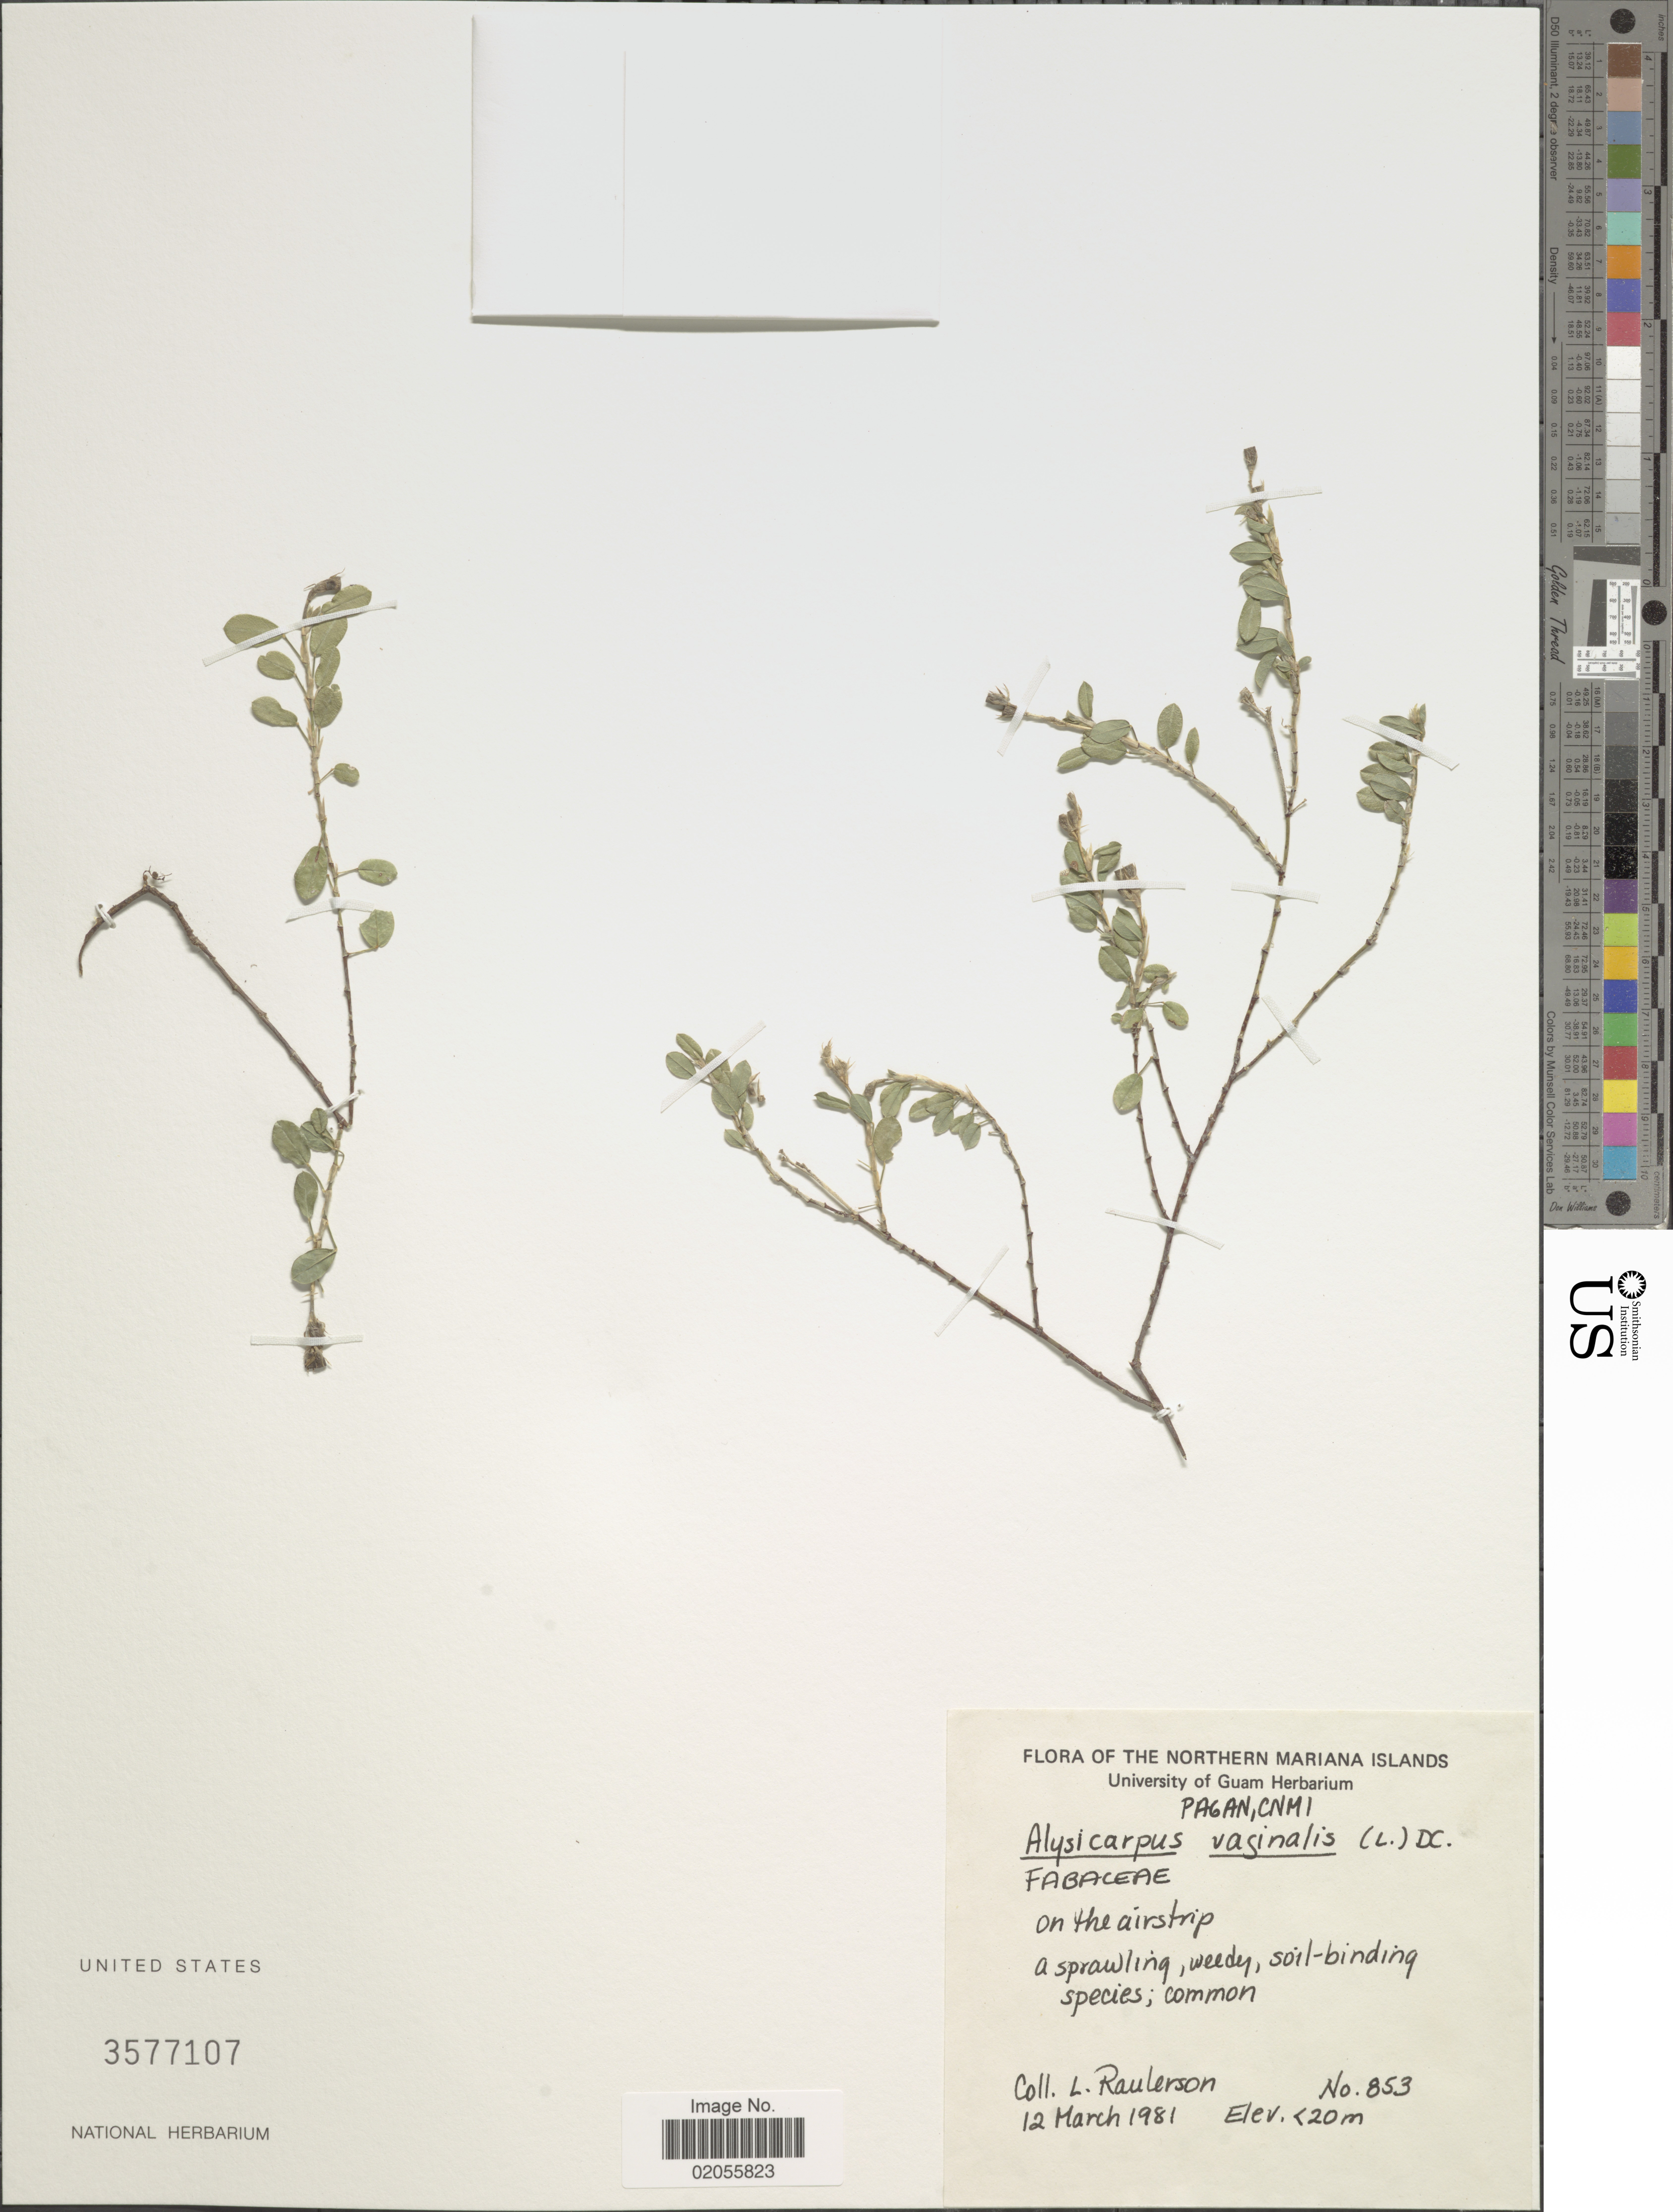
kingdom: Plantae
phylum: Tracheophyta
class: Magnoliopsida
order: Fabales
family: Fabaceae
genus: Alysicarpus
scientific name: Alysicarpus vaginalis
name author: (L.) DC.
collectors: L. Raulerson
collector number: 853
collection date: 1981-03-12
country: Northern Mariana Islands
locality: Pagan, CNMI, On the airstrip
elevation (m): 20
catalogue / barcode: US 3577107